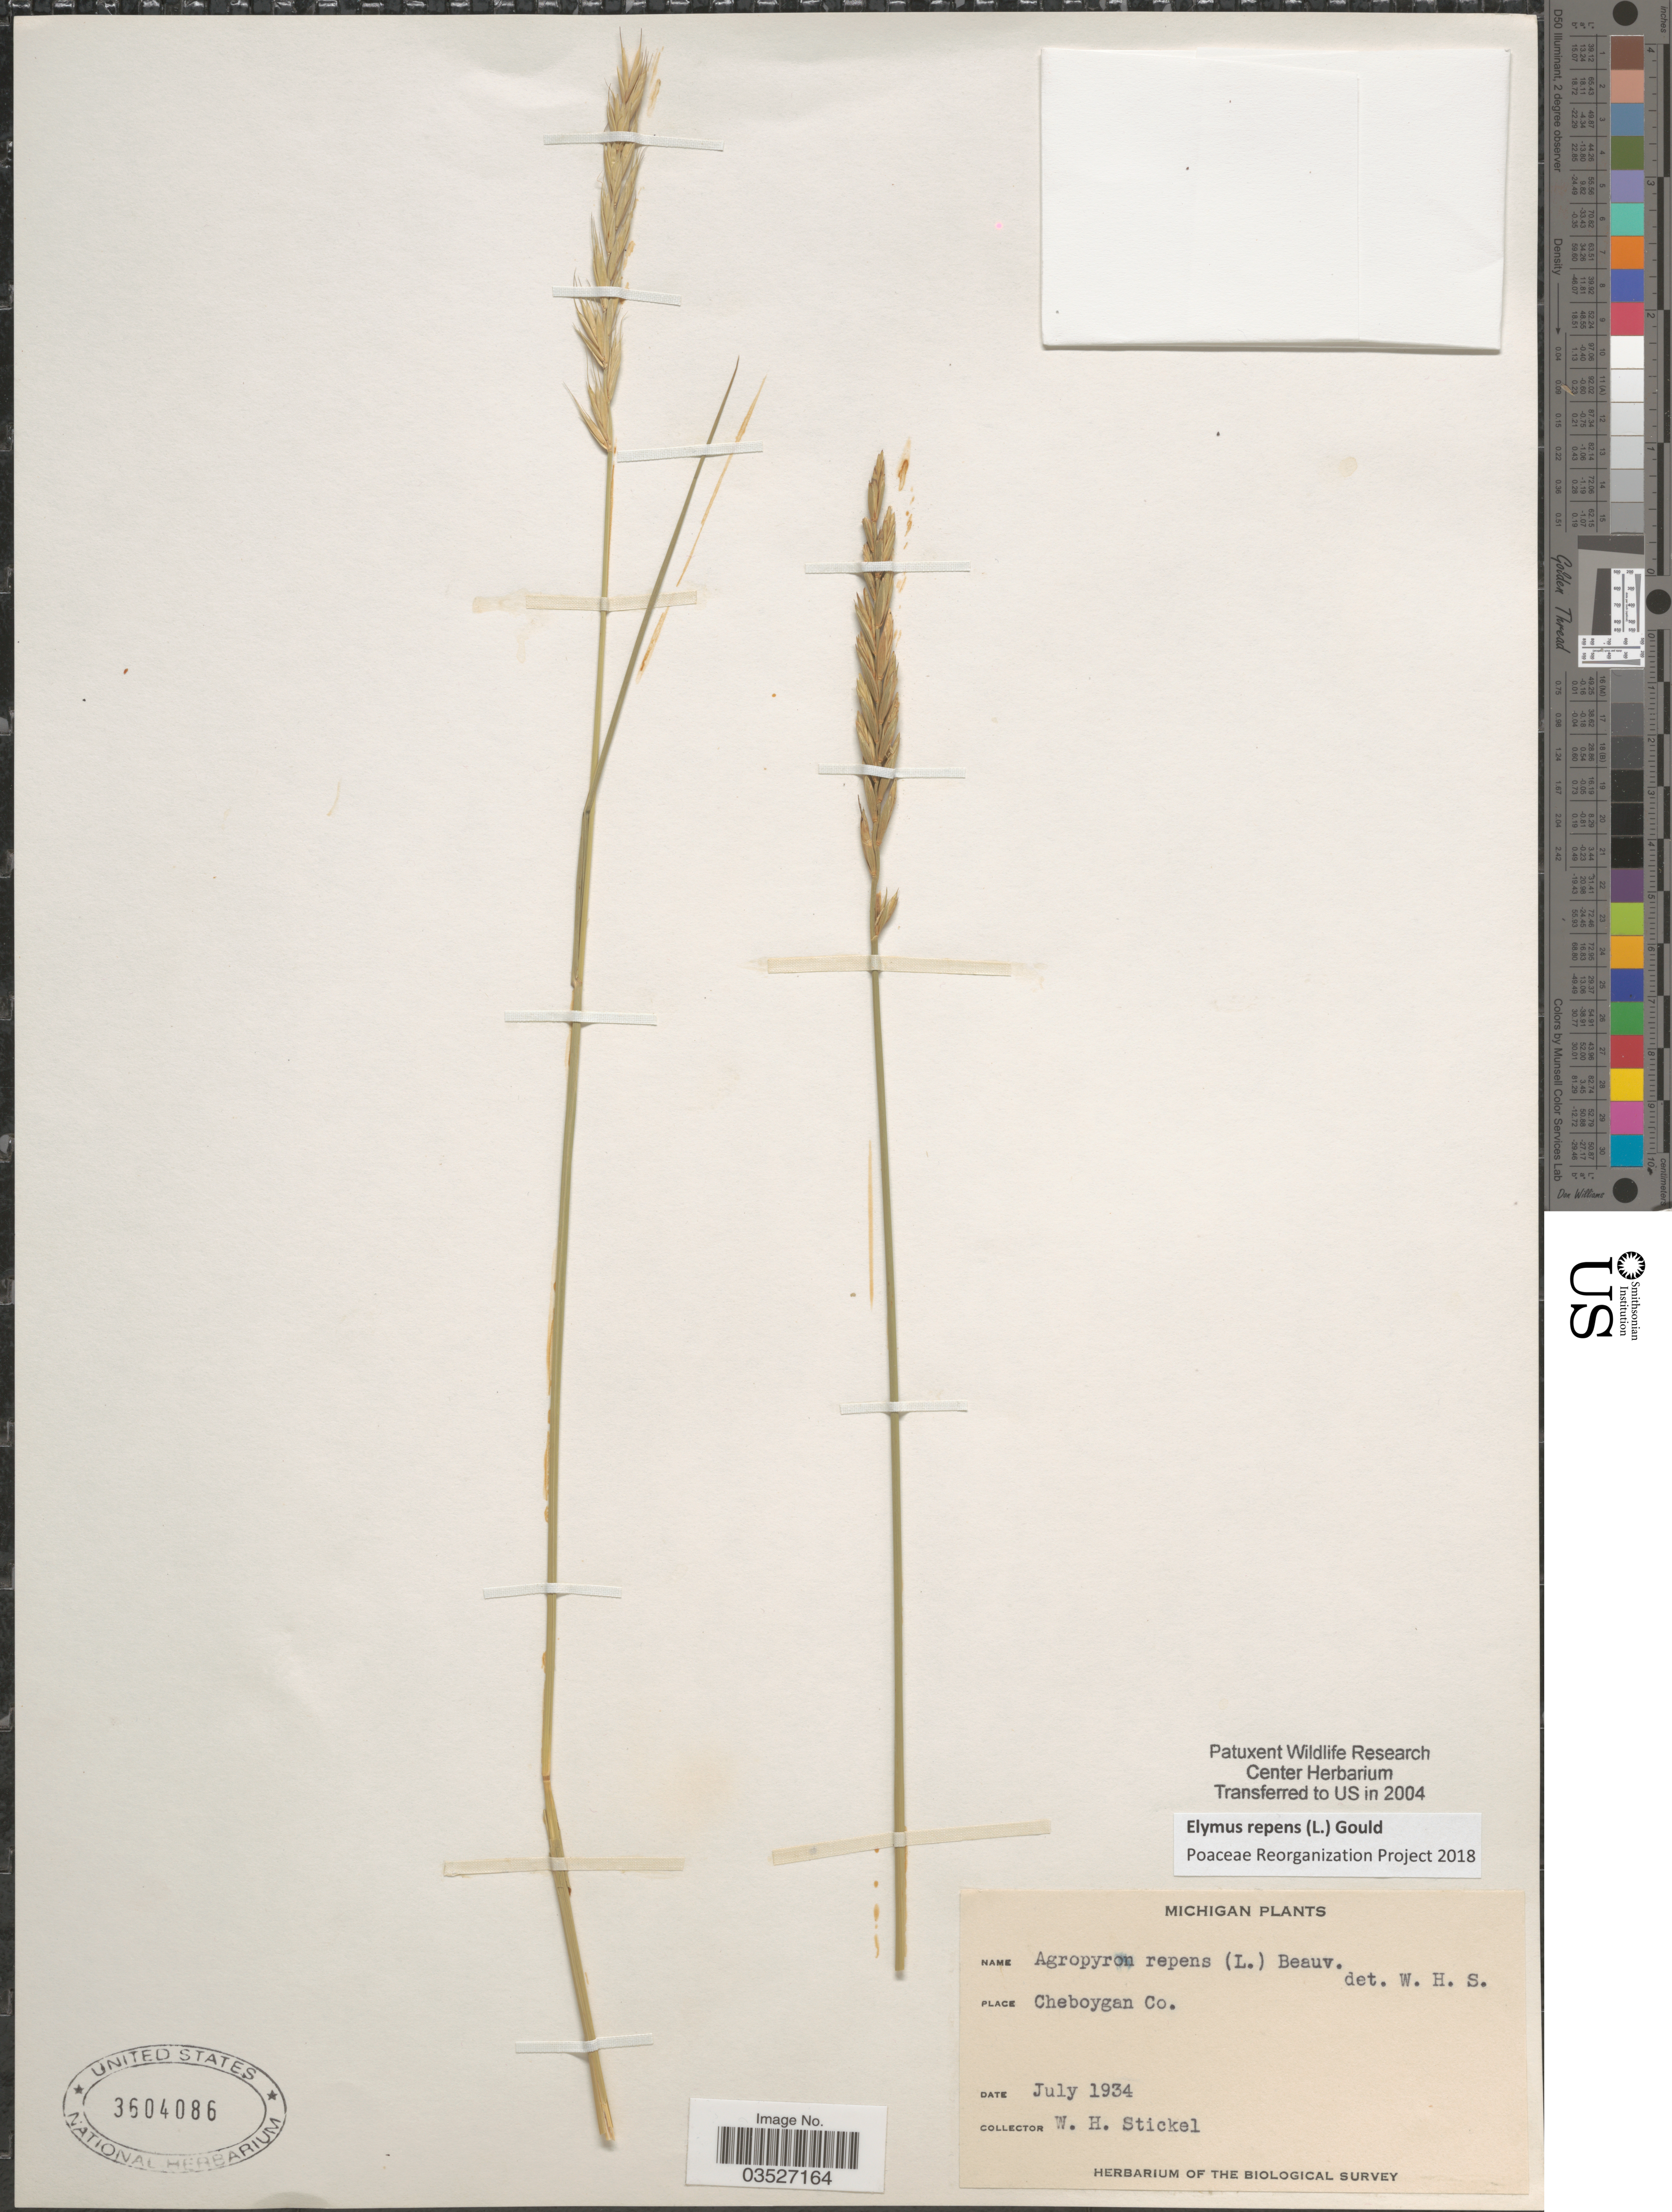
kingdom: Plantae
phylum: Tracheophyta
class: Liliopsida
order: Poales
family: Poaceae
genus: Elymus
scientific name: Elymus repens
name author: (L.) Gould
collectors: W. Stickel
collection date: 1934-07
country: United States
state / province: Michigan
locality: Cheboygan Co. Herbarium of the Biological Survey.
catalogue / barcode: US 3604086